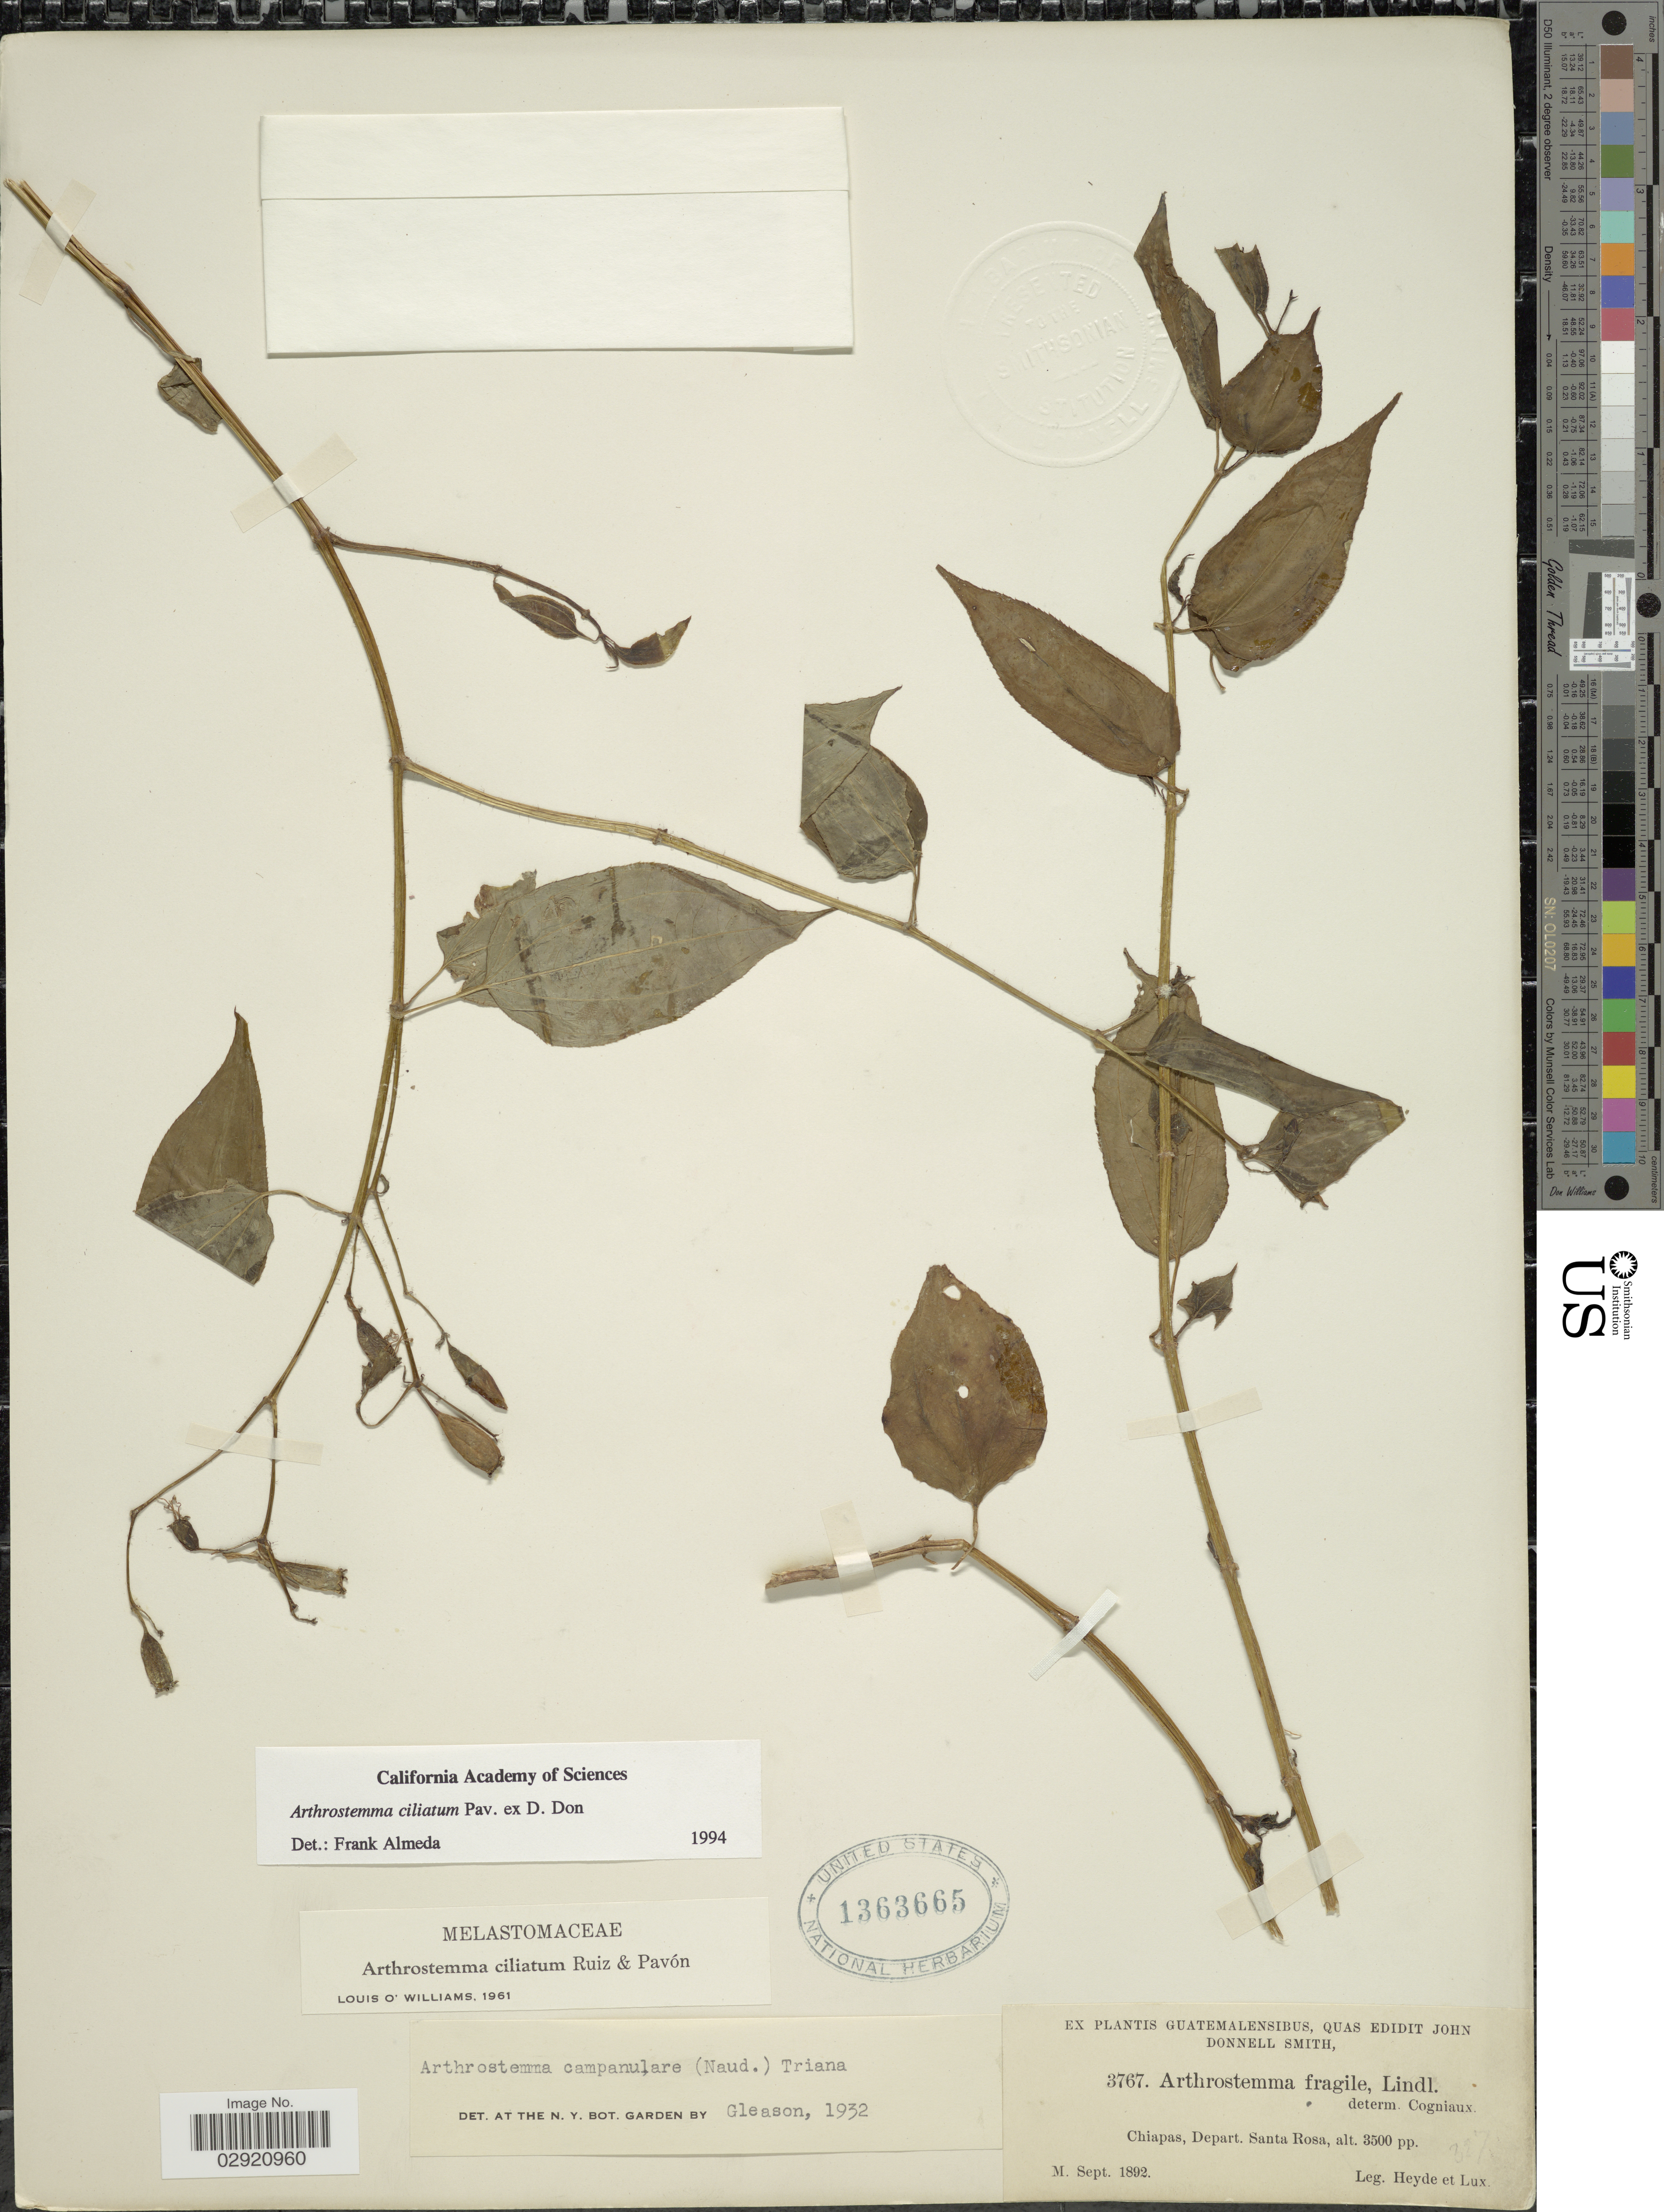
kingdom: Plantae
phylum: Tracheophyta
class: Magnoliopsida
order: Myrtales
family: Melastomataceae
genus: Arthrostemma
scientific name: Arthrostemma ciliatum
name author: Pav. ex D. Don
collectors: Heyde & Lux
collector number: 3767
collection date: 1892-09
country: Guatemala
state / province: Santa Rosa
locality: Chiapas, Depart. Santa Rosa.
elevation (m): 1067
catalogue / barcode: US 1363665